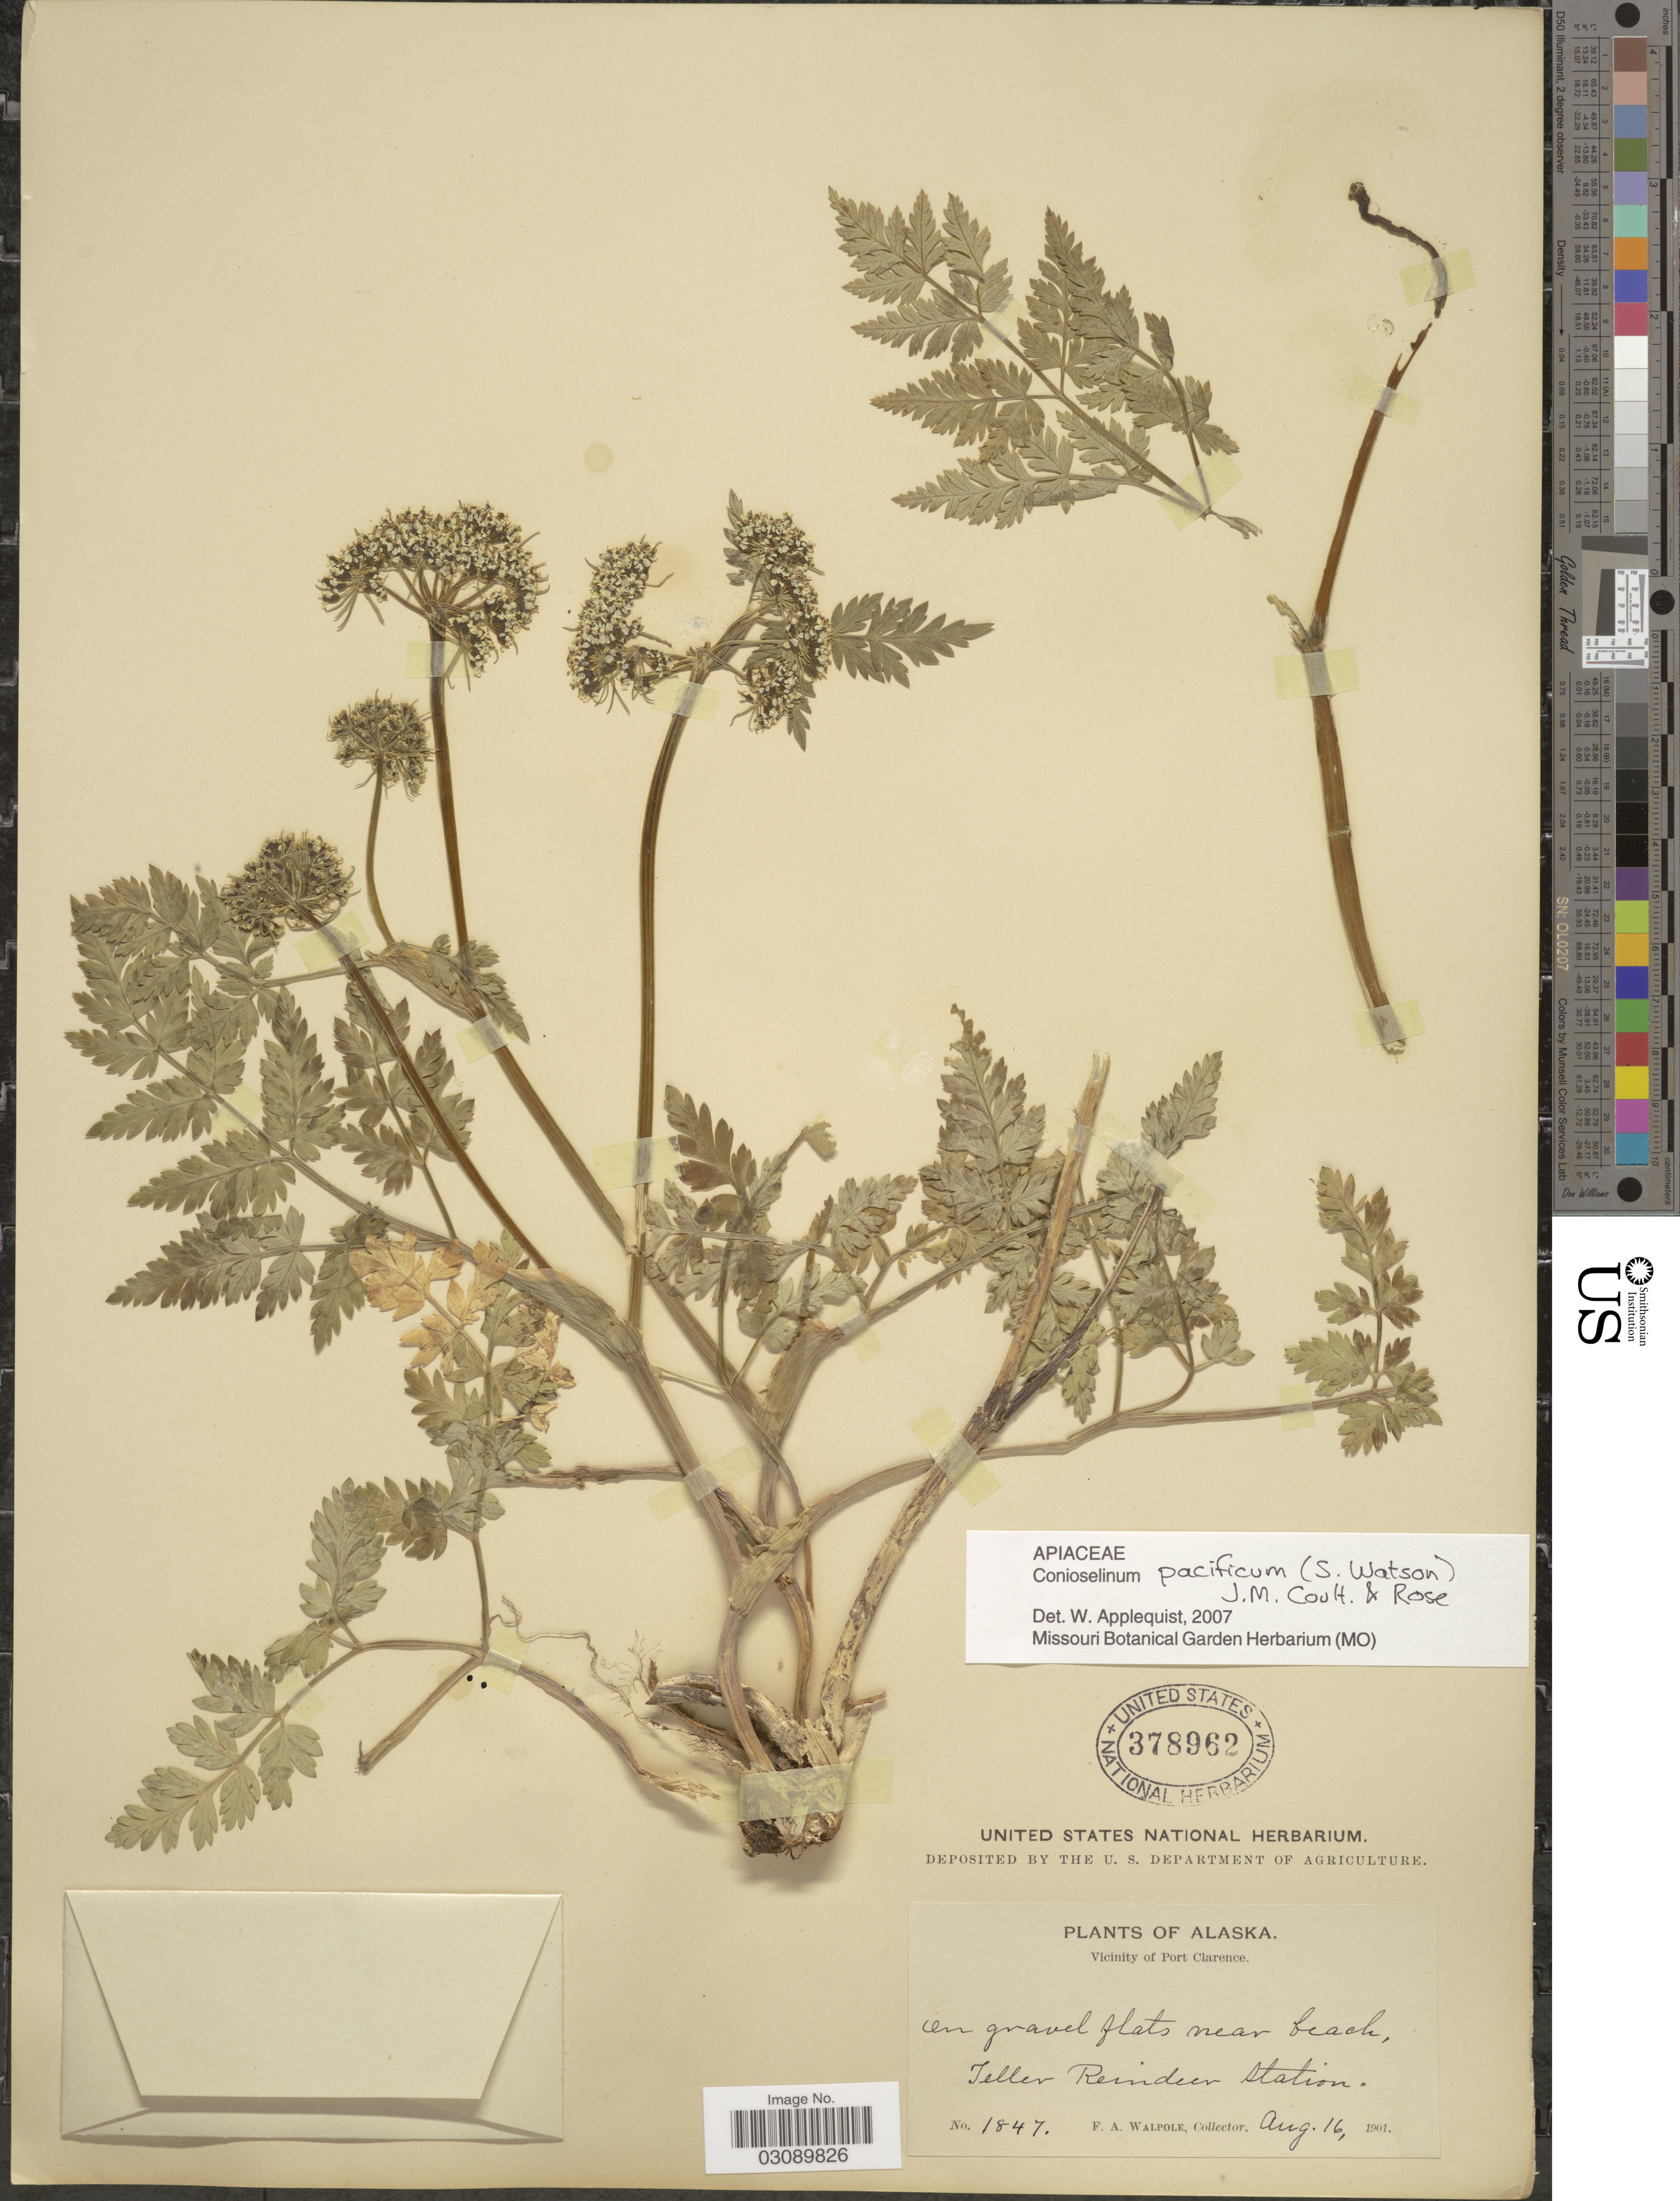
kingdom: Plantae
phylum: Tracheophyta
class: Magnoliopsida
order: Apiales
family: Apiaceae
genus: Conioselinum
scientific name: Conioselinum pacificum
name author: (S. Watson) J.M. Coult. & Rose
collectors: F. Walpole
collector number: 1847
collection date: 1901-08-16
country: United States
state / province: Alaska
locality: Vicinity of Port Clarence. Teller Reindeer Station.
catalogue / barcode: US 378962